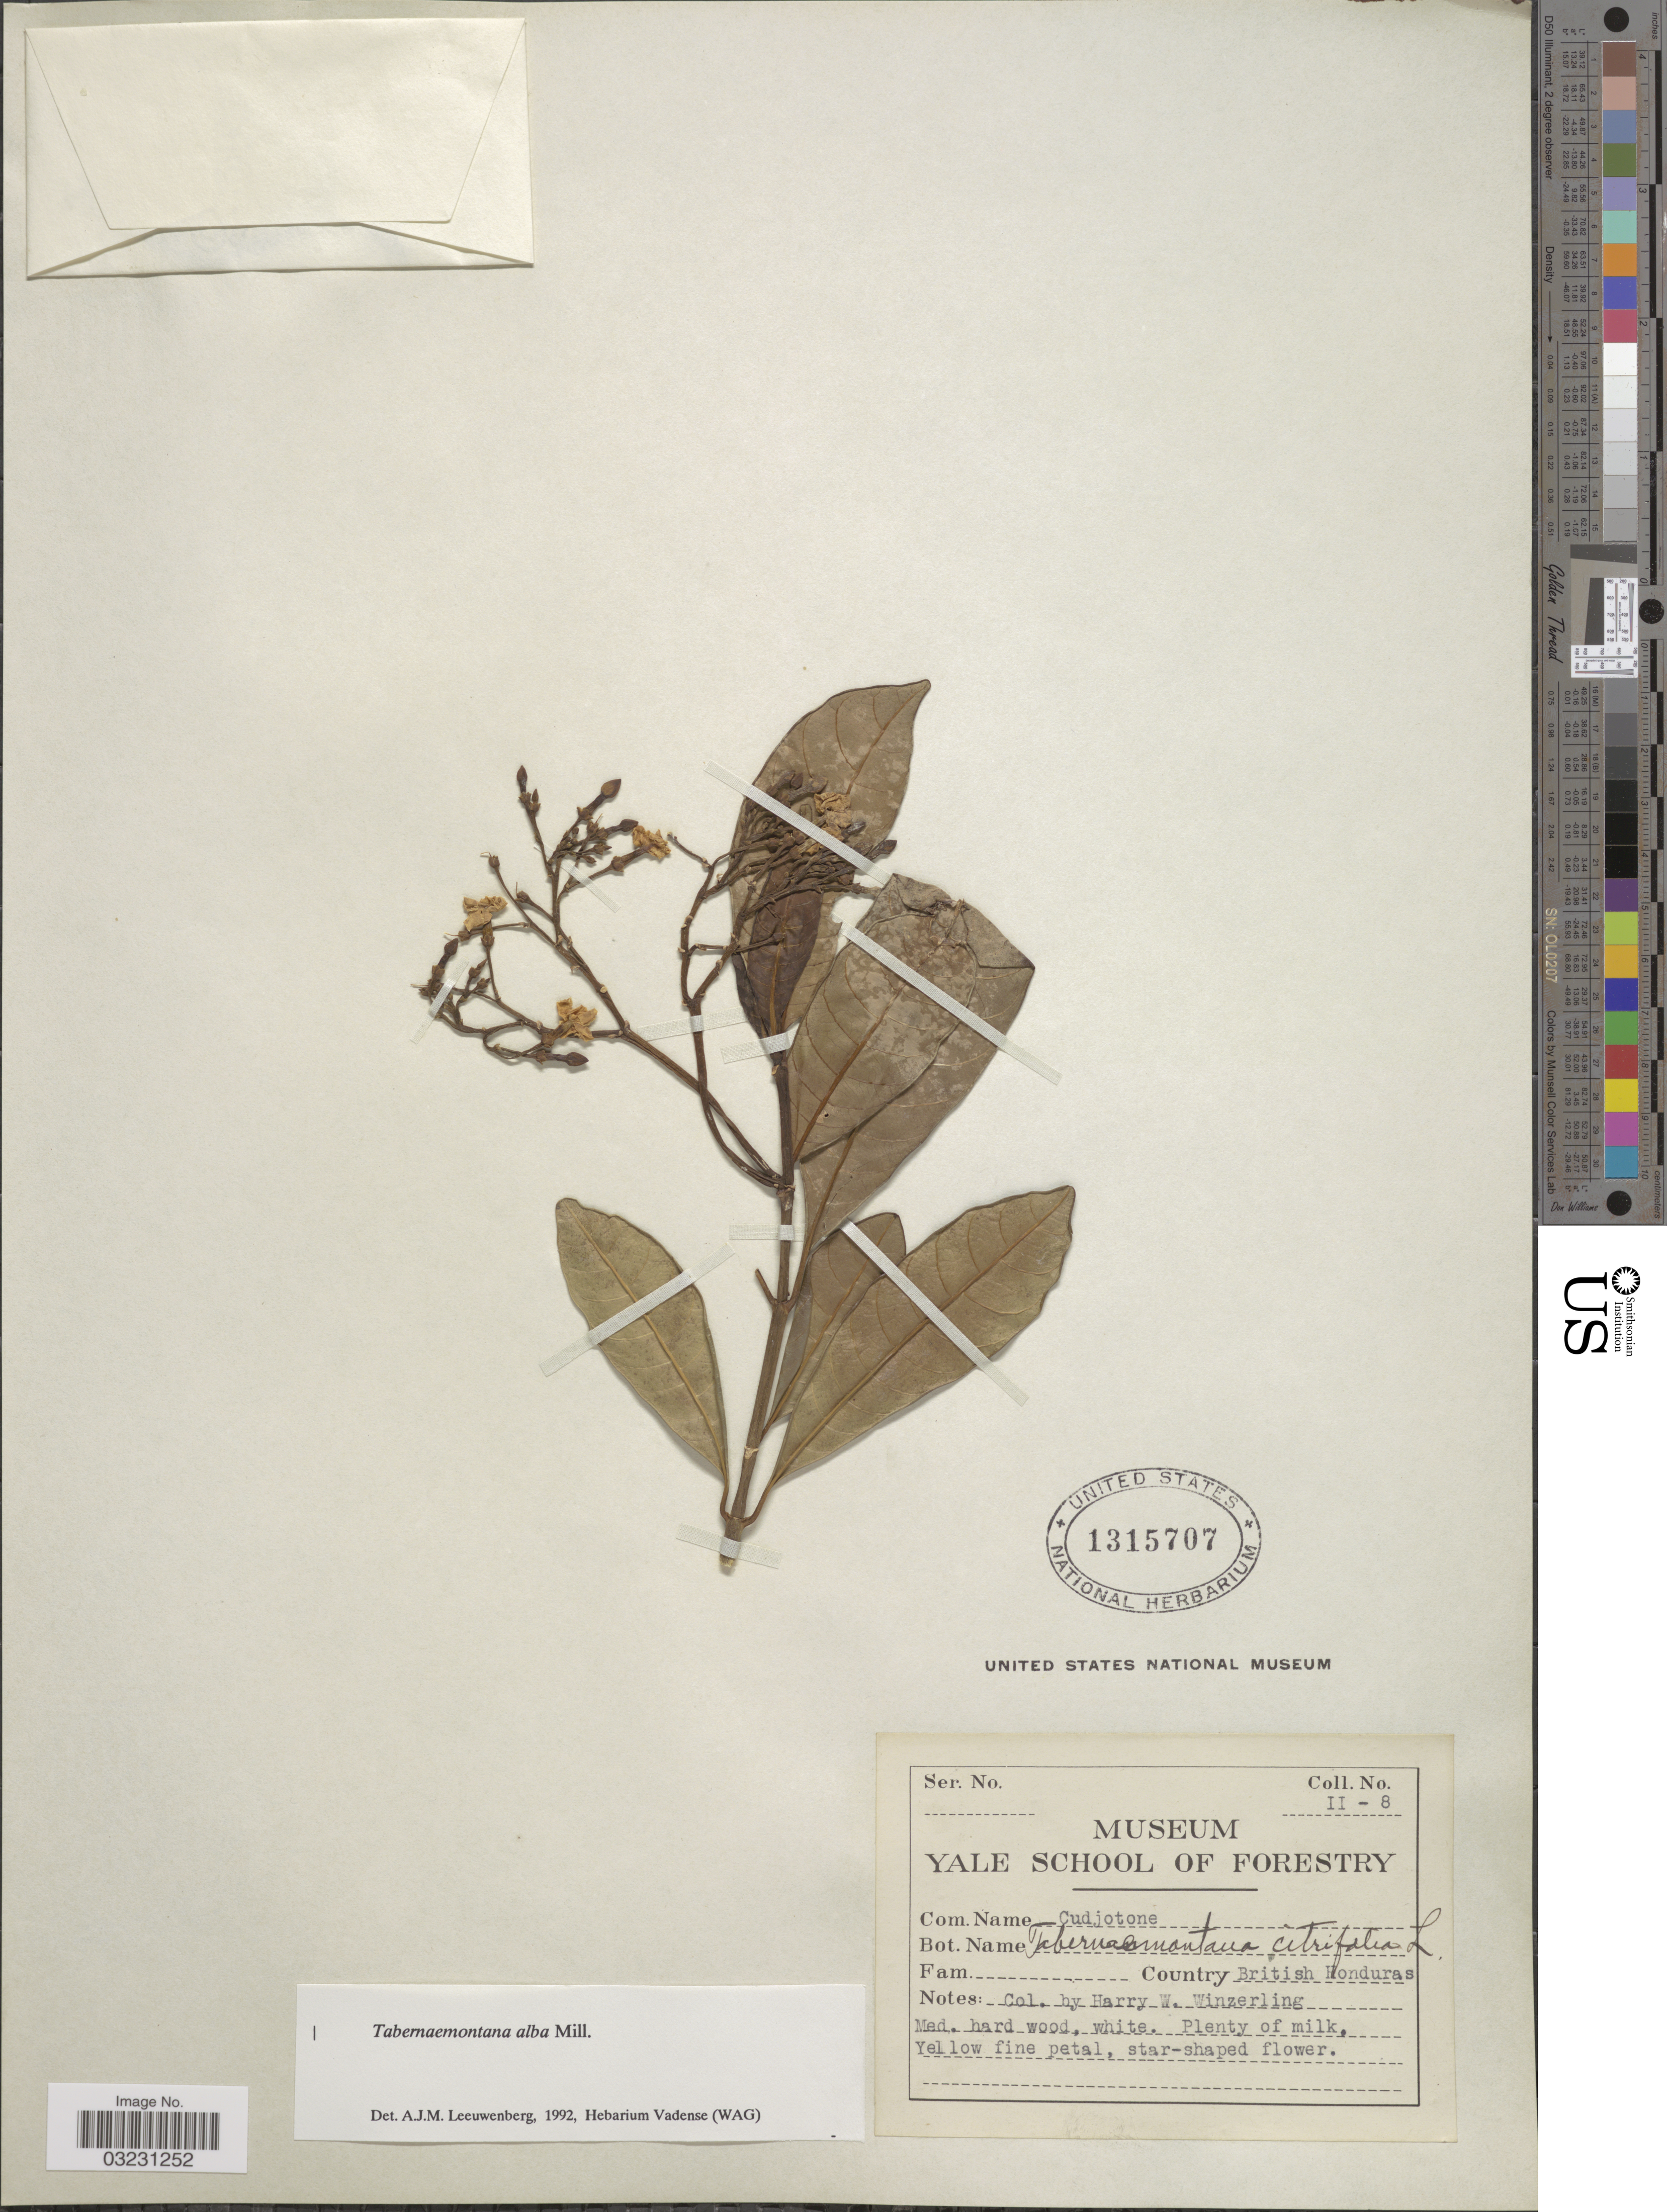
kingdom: Plantae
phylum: Tracheophyta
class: Magnoliopsida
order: Gentianales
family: Apocynaceae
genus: Tabernaemontana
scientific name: Tabernaemontana alba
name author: Mill.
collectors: H. Winzerling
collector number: II-8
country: Belize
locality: Country British Honduras.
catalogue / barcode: US 1315707